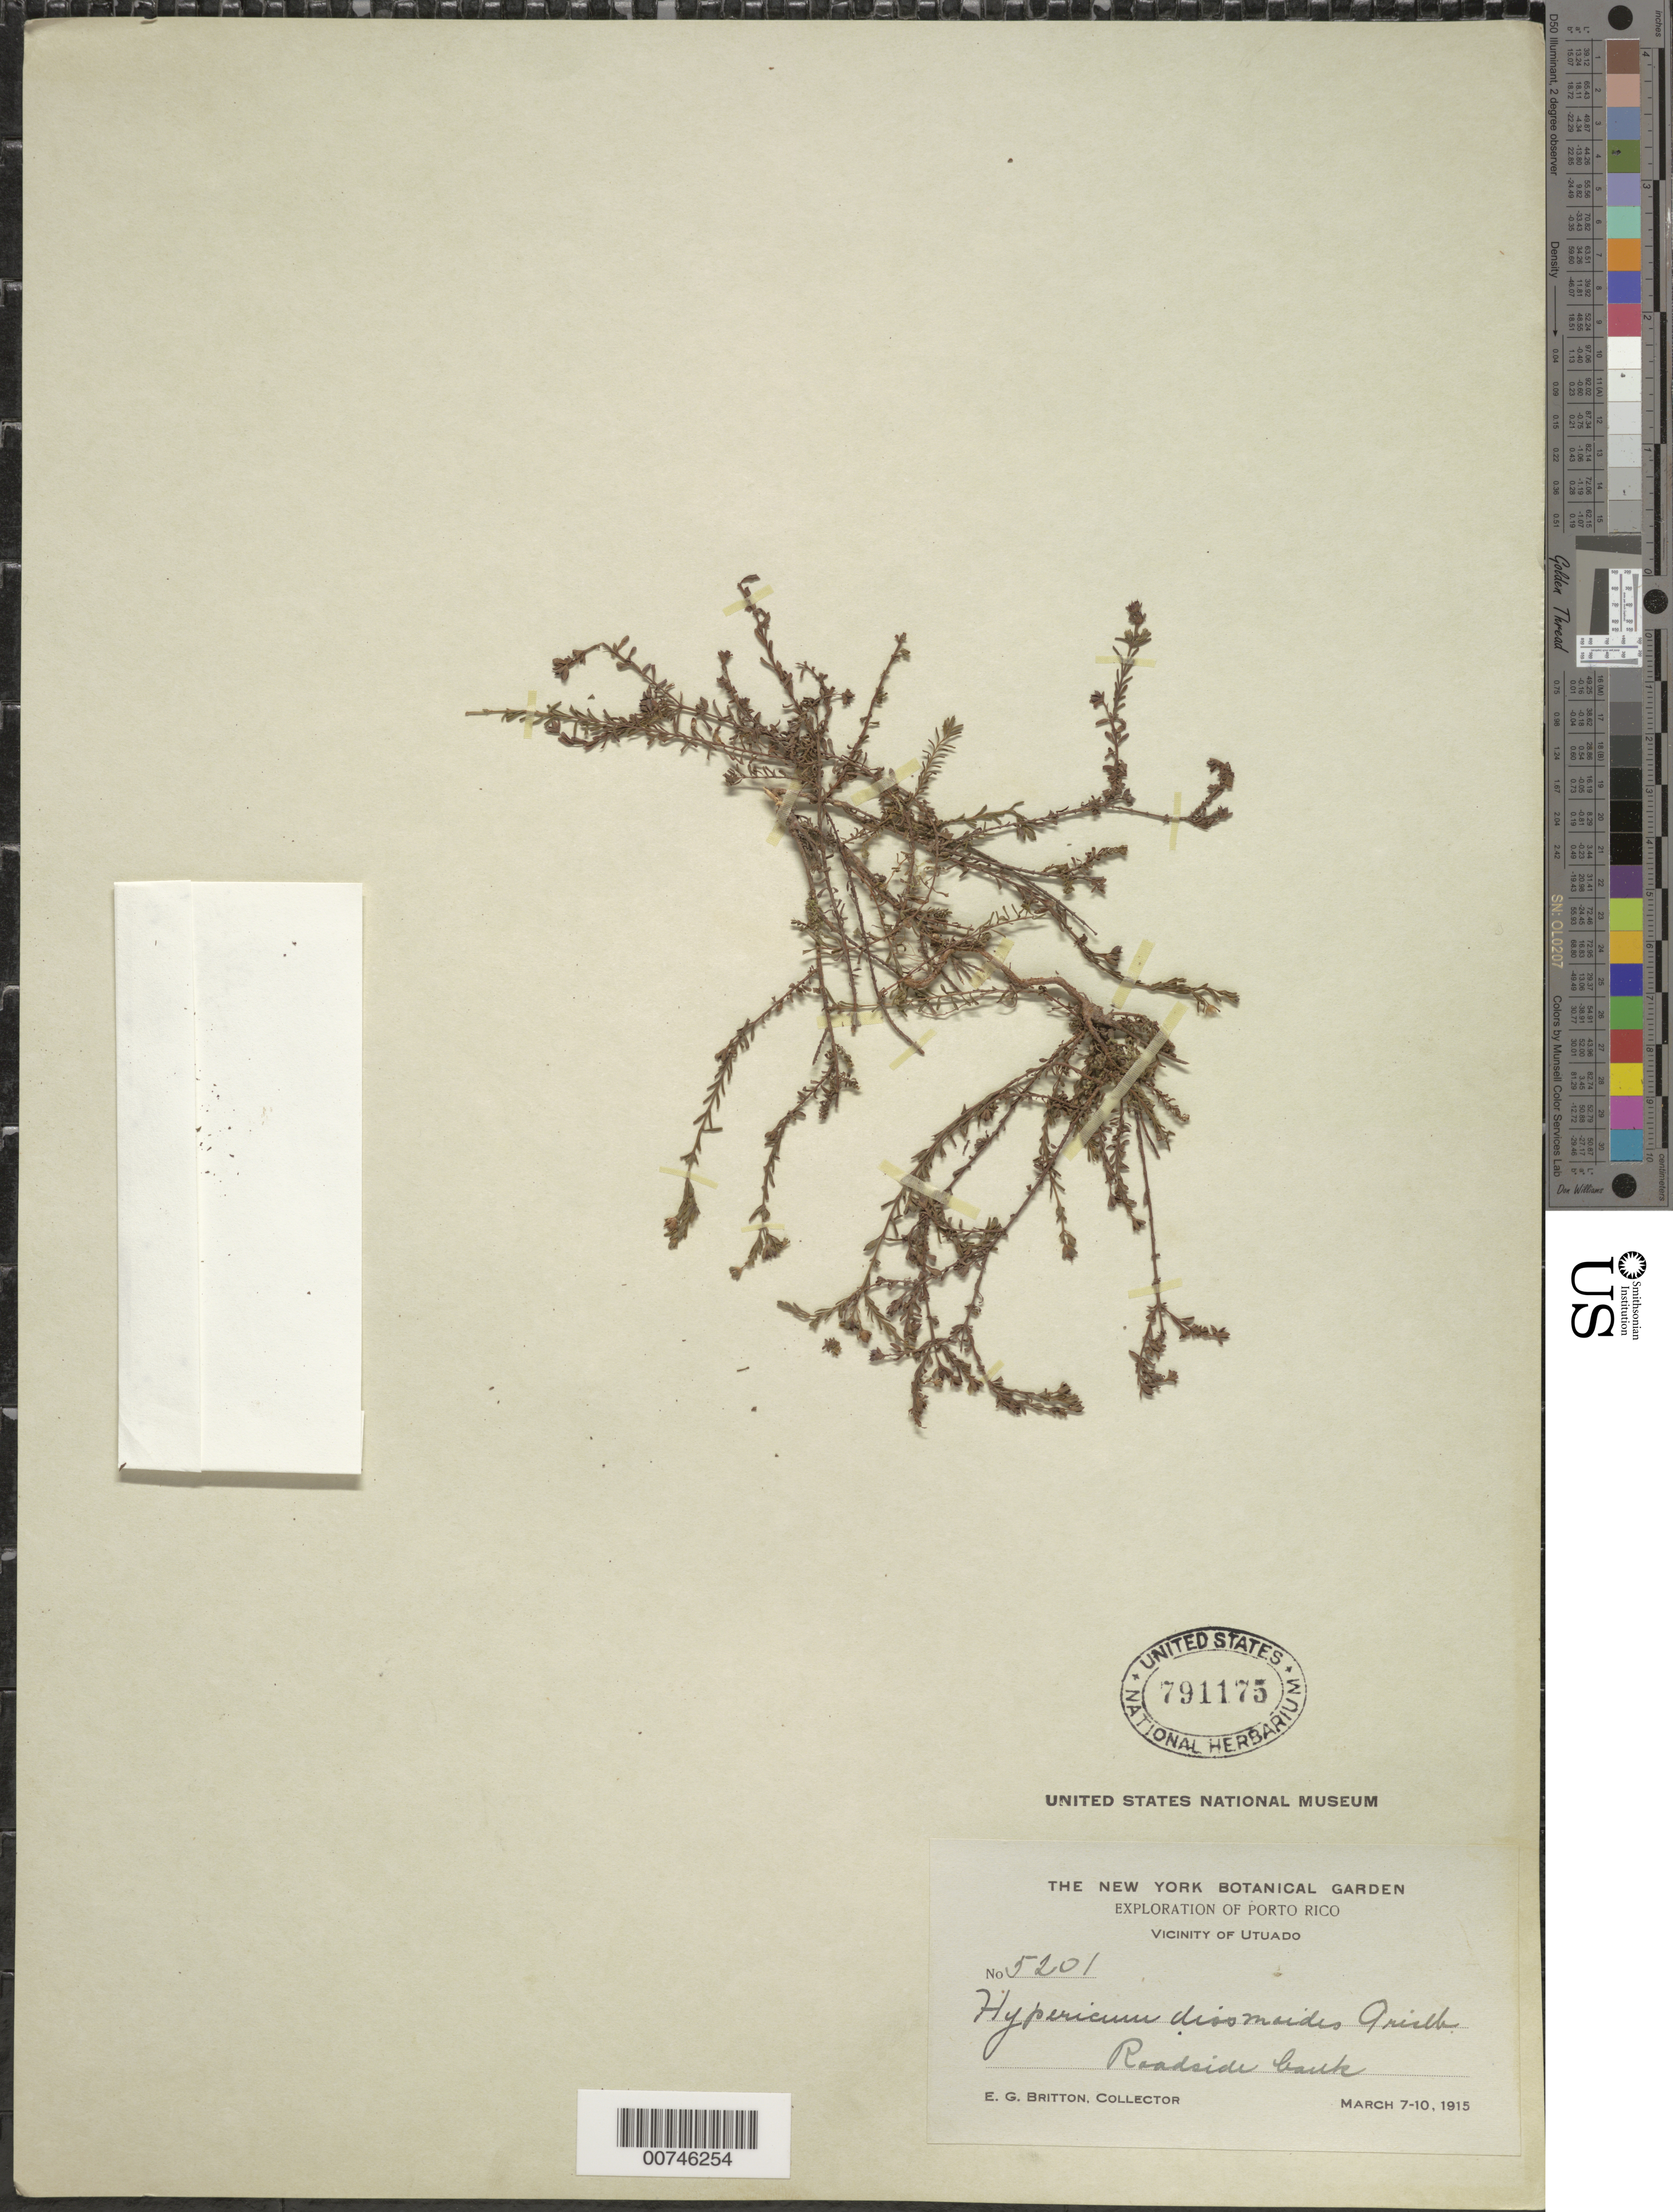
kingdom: Plantae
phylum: Tracheophyta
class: Magnoliopsida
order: Malpighiales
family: Hypericaceae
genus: Hypericum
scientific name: Hypericum diosmoides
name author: Griseb.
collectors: E. G. Britton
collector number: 5201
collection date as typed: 07 Mar 1915 to 10 Mar 1915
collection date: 1915-03-07/1915-03-10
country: Puerto Rico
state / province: Utuado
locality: Vicinity of Utuado.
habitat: Roadside bank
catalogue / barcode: US 791175